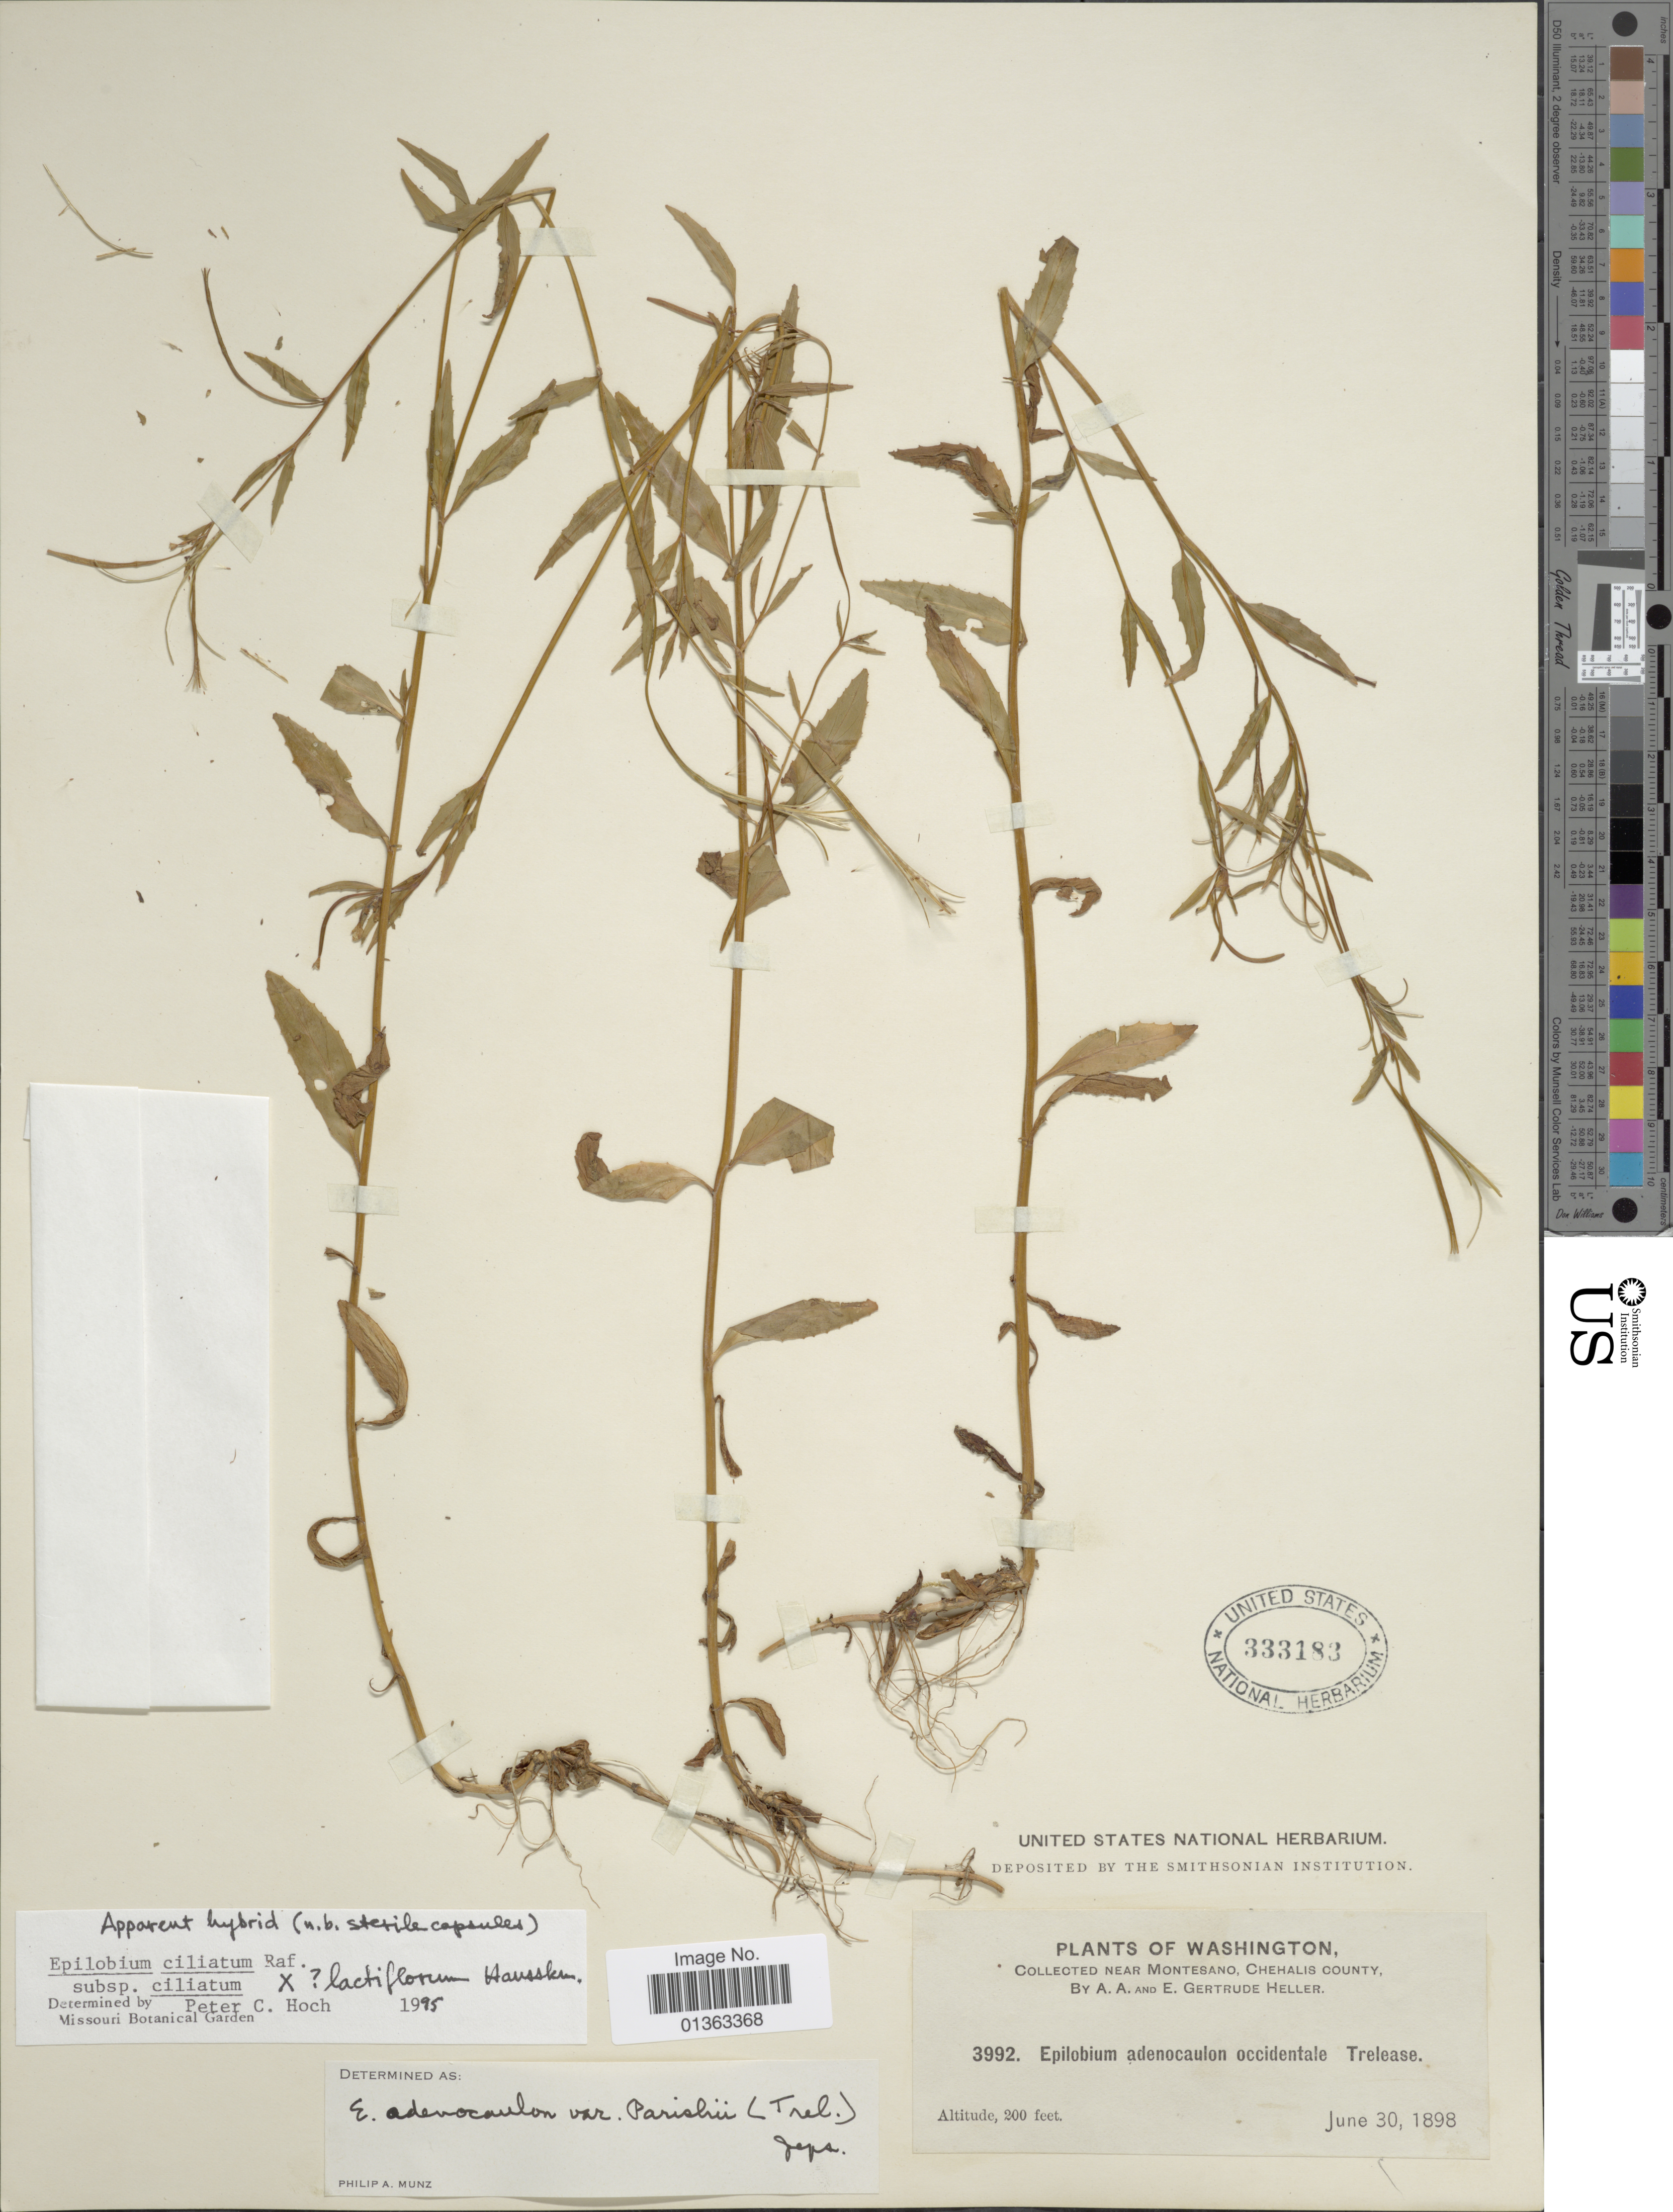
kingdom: Plantae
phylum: Tracheophyta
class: Magnoliopsida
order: Myrtales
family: Onagraceae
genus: Epilobium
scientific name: Epilobium ciliatum subsp. ciliatum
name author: Raf.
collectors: A. A. Heller & E. G. Heller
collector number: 3992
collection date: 1898-06-30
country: United States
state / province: Washington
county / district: Grays Harbor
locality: Near Montesano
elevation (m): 61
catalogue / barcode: US 333183